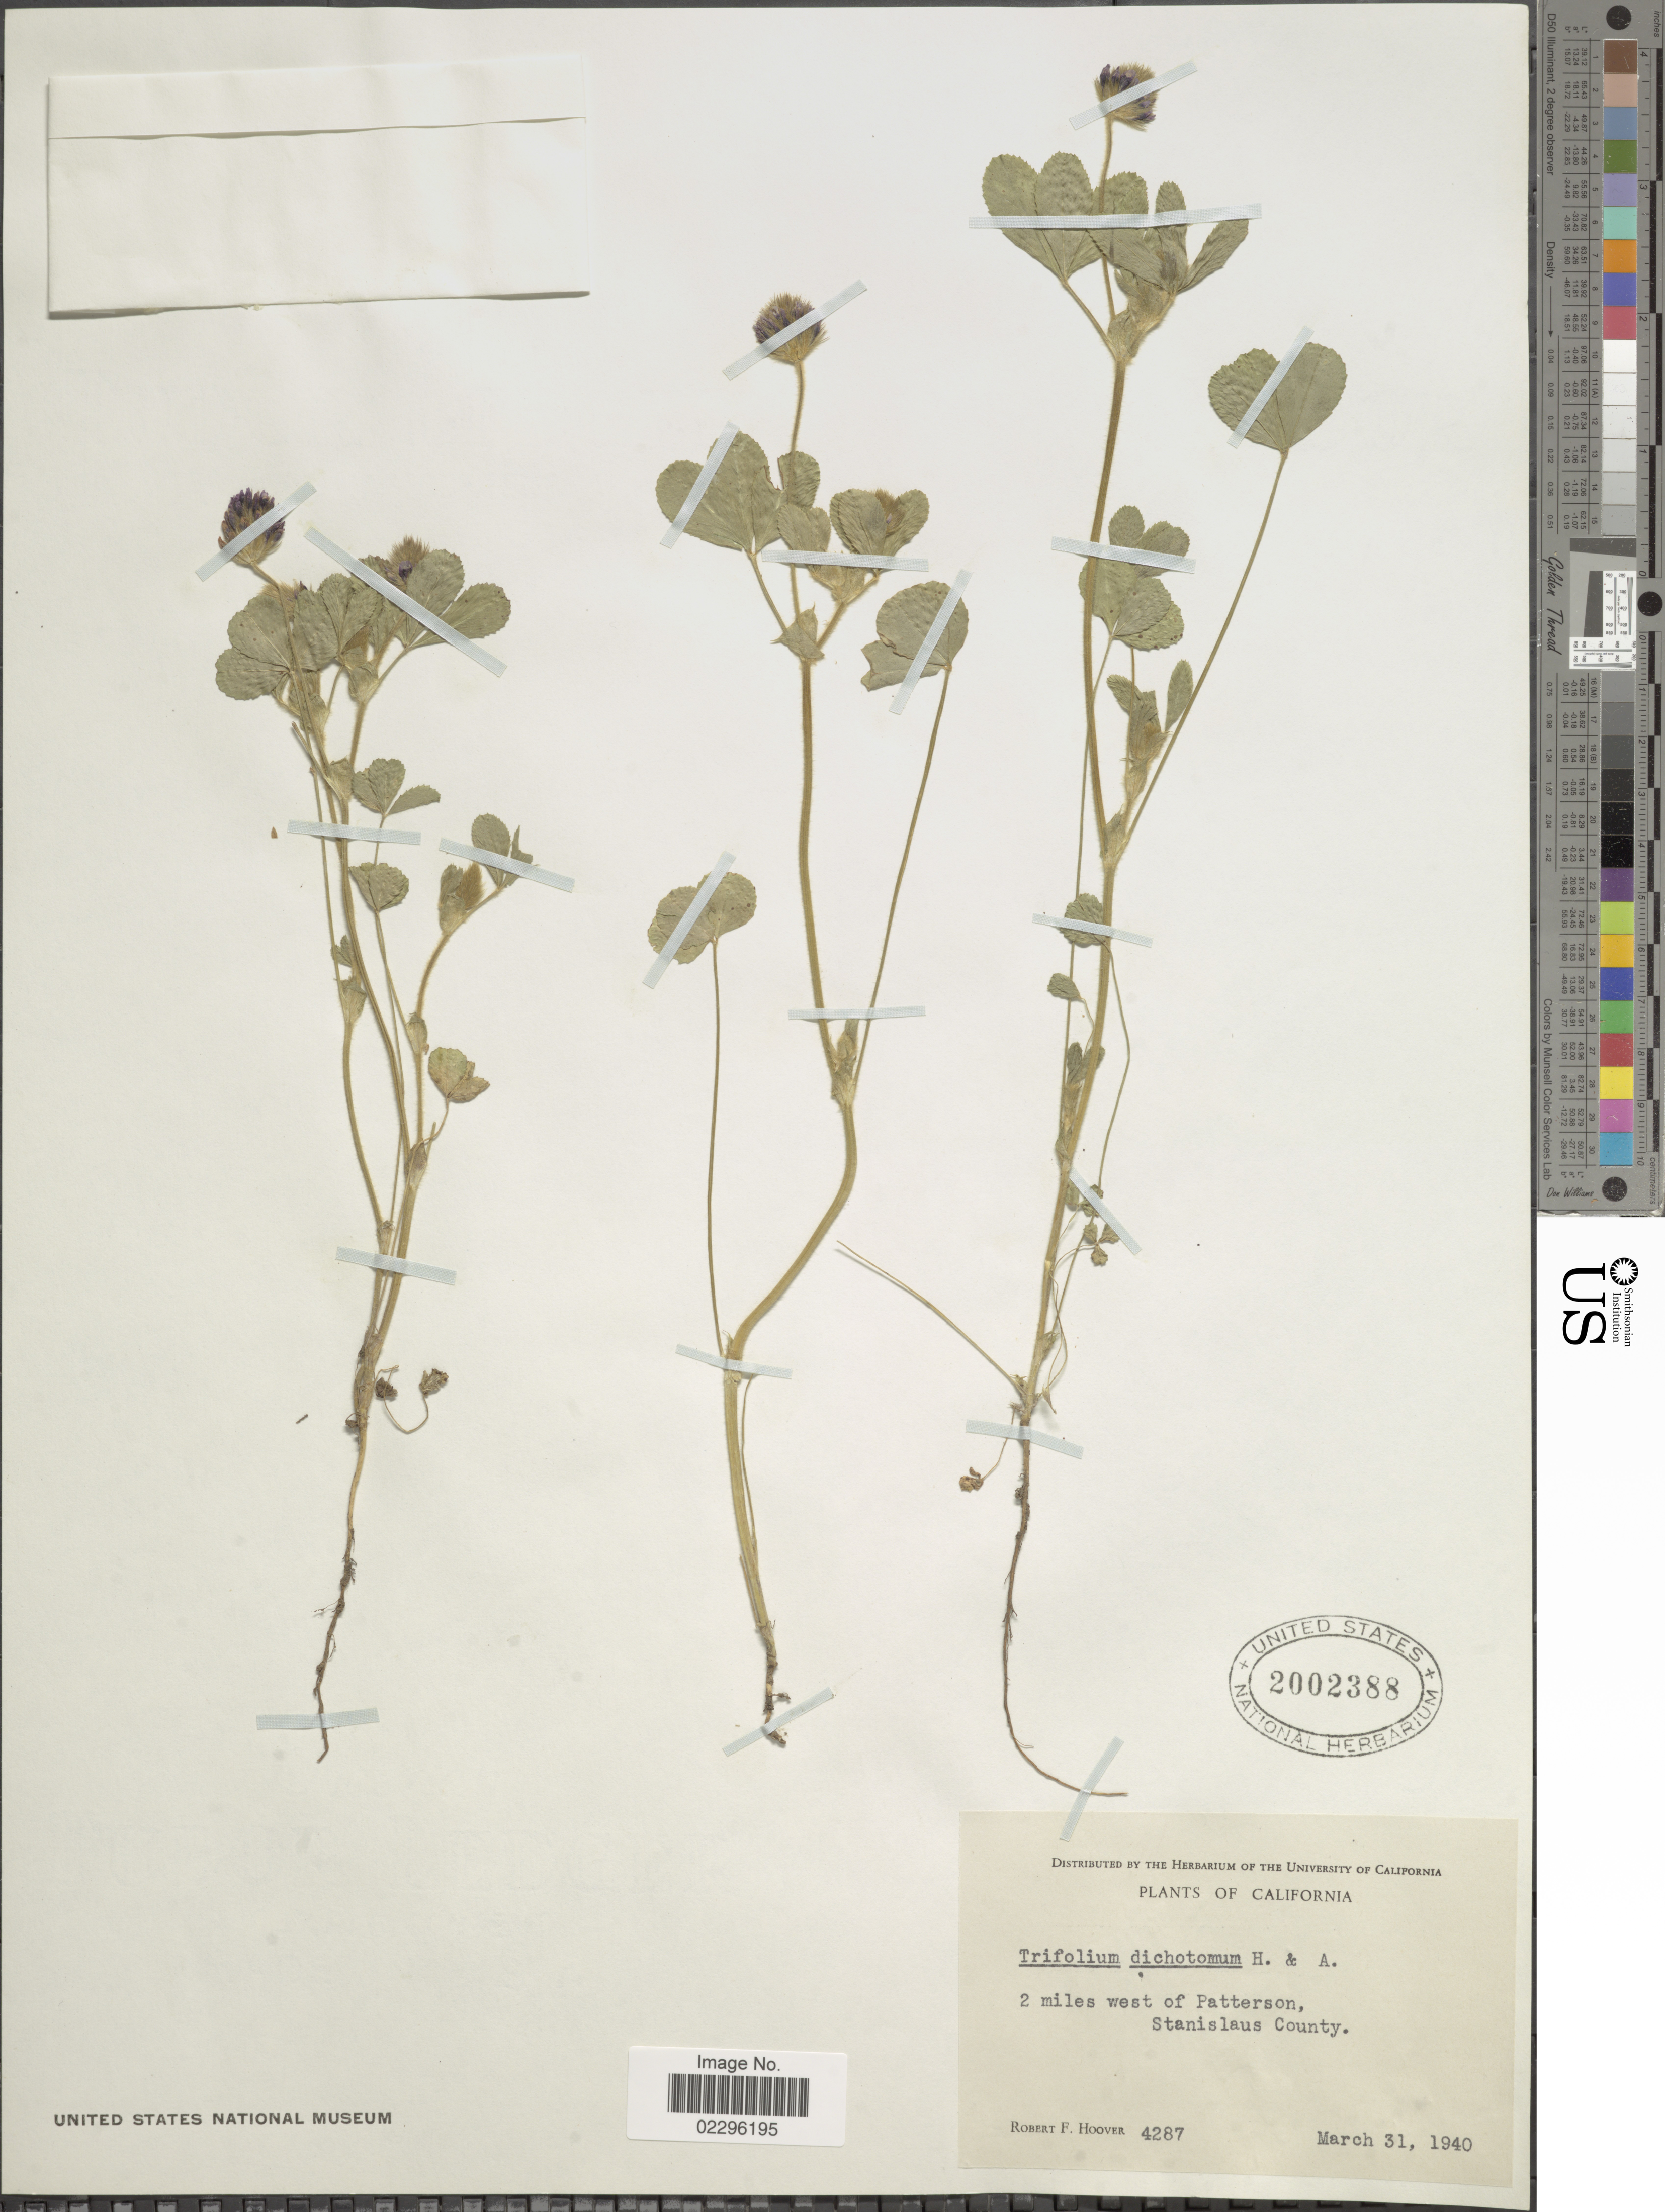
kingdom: Plantae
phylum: Tracheophyta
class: Magnoliopsida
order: Fabales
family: Fabaceae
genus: Trifolium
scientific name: Trifolium dichotomum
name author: Hook. & Arn.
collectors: R. F. Hoover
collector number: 4287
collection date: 1940-03-31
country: United States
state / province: California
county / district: Stanislaus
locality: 2 miles west of Patterson, Stanislaus County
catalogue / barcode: US 2002388